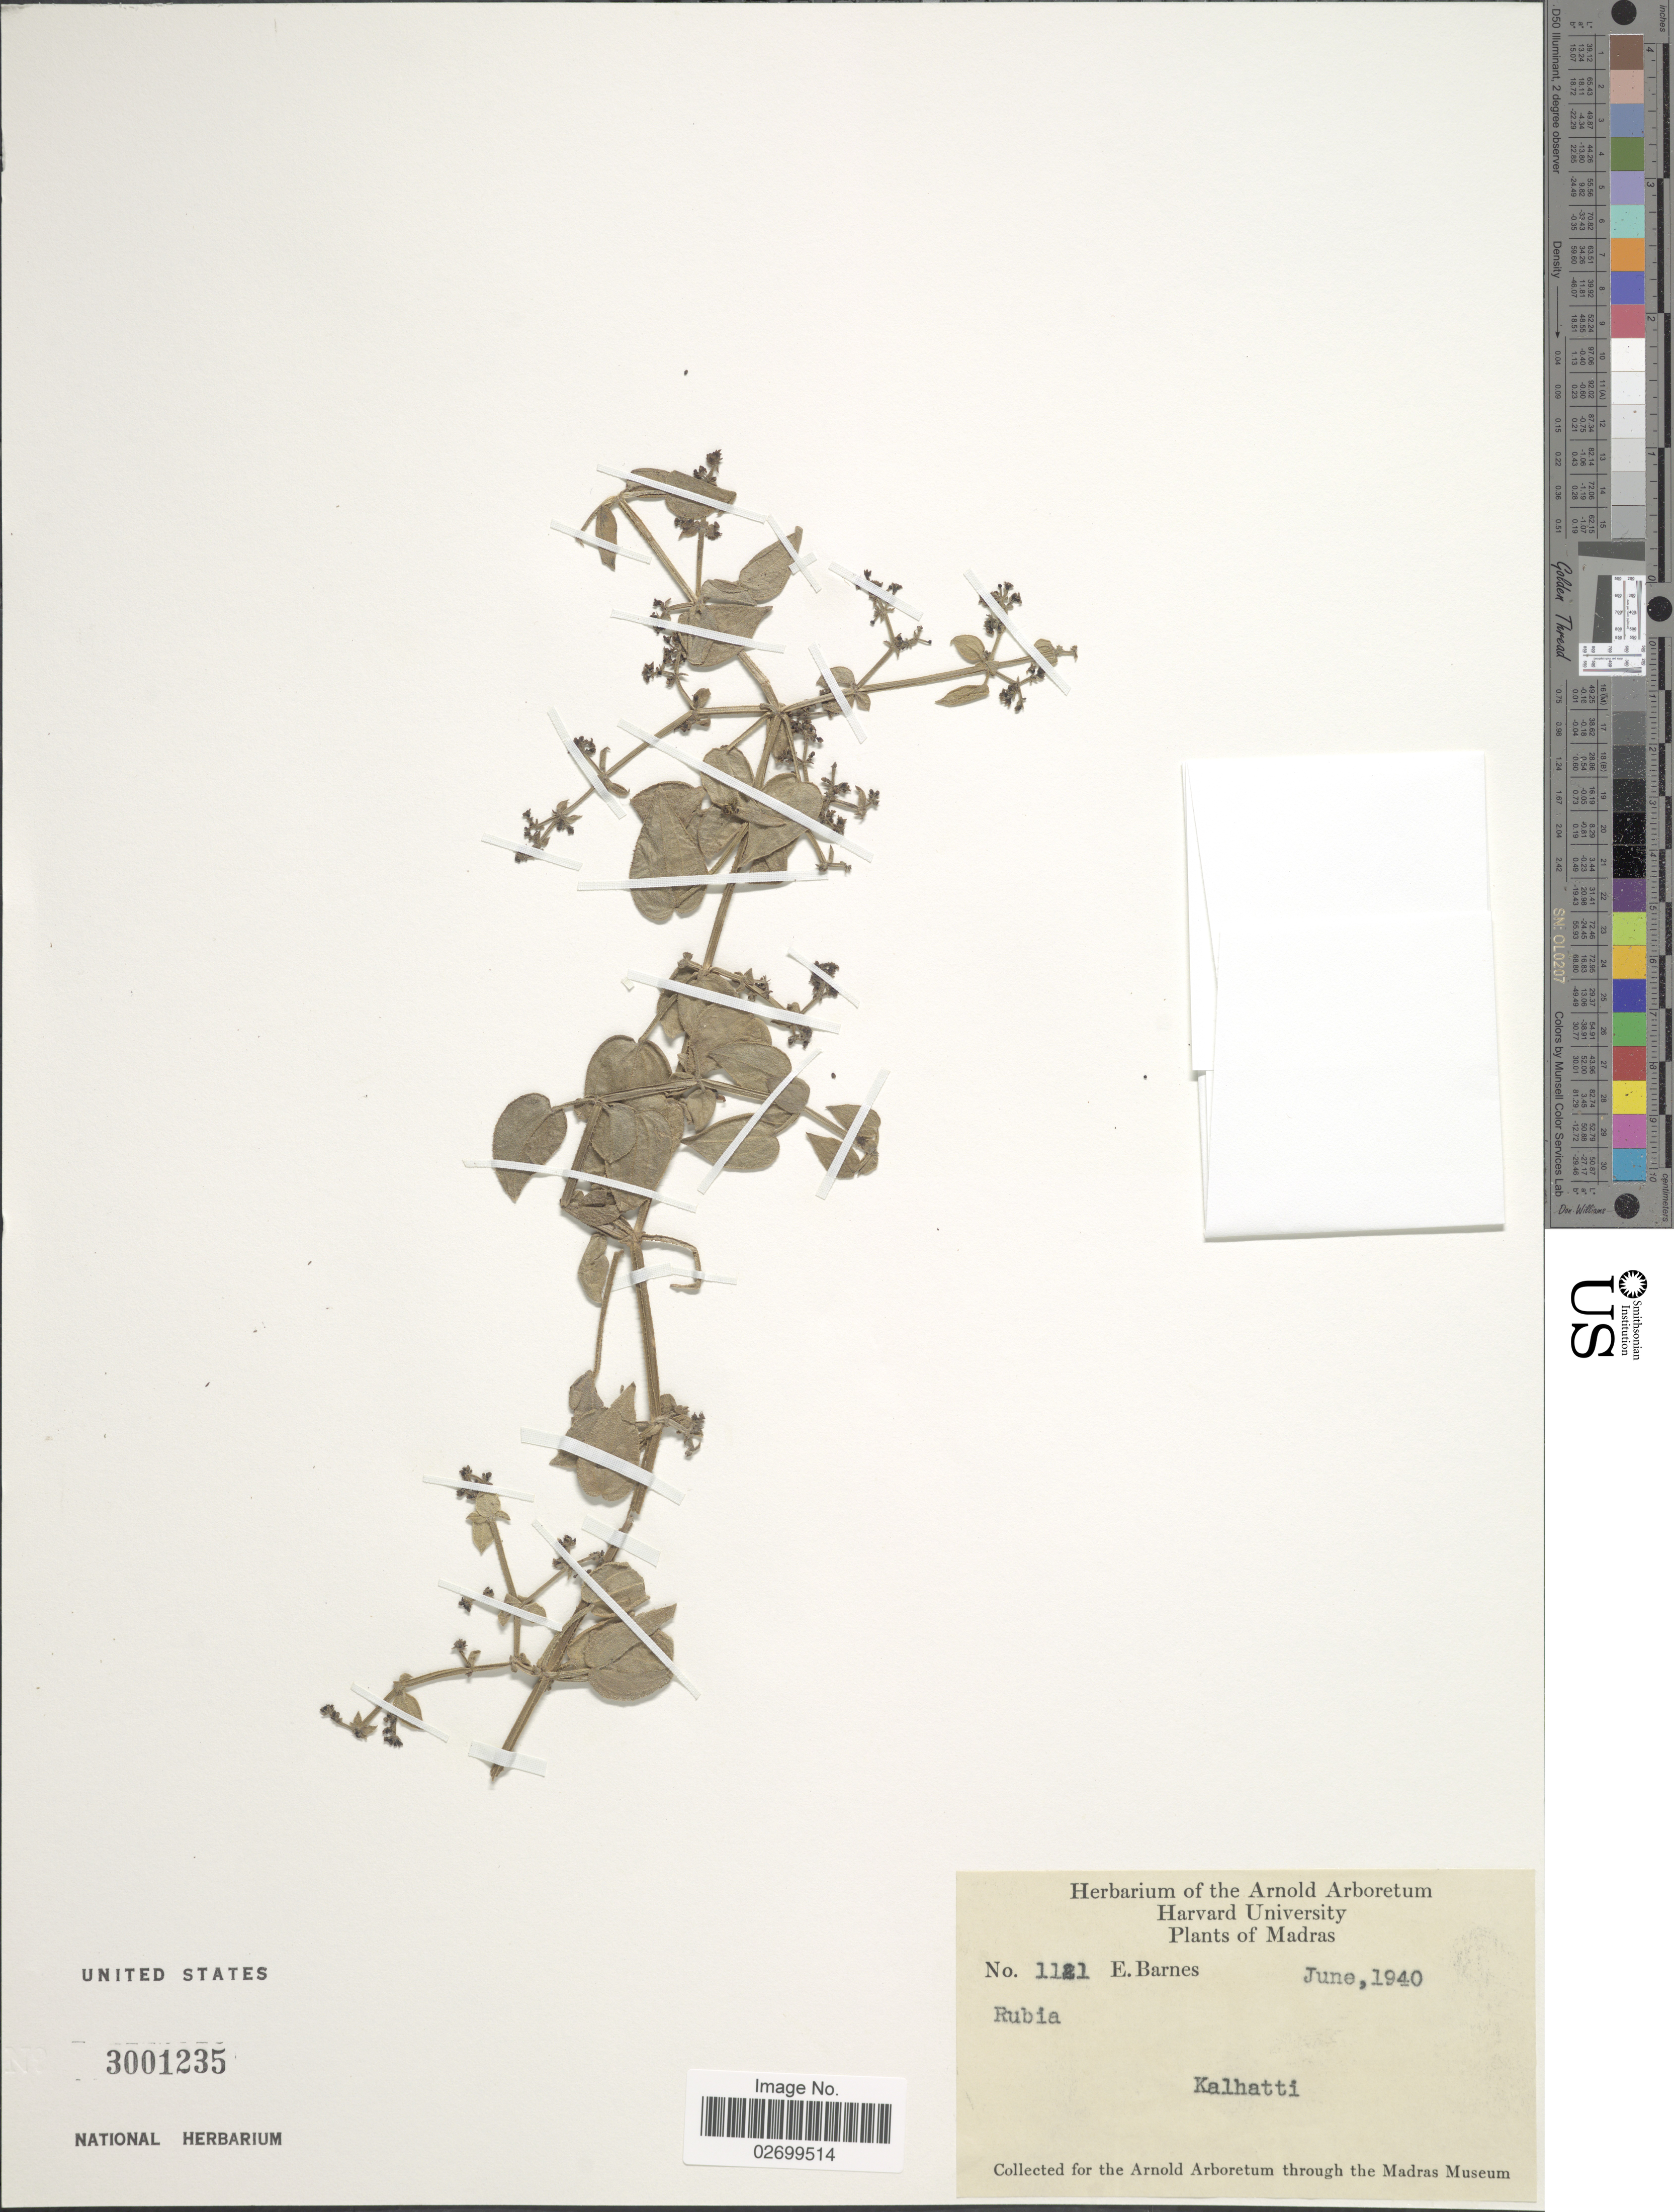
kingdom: Plantae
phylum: Tracheophyta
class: Magnoliopsida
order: Gentianales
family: Rubiaceae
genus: Rubia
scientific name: Rubia sp.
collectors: E. Barnes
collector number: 1121*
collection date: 1940-06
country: India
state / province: Karnataka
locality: Madras, Kalhatti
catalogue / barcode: US 3001235